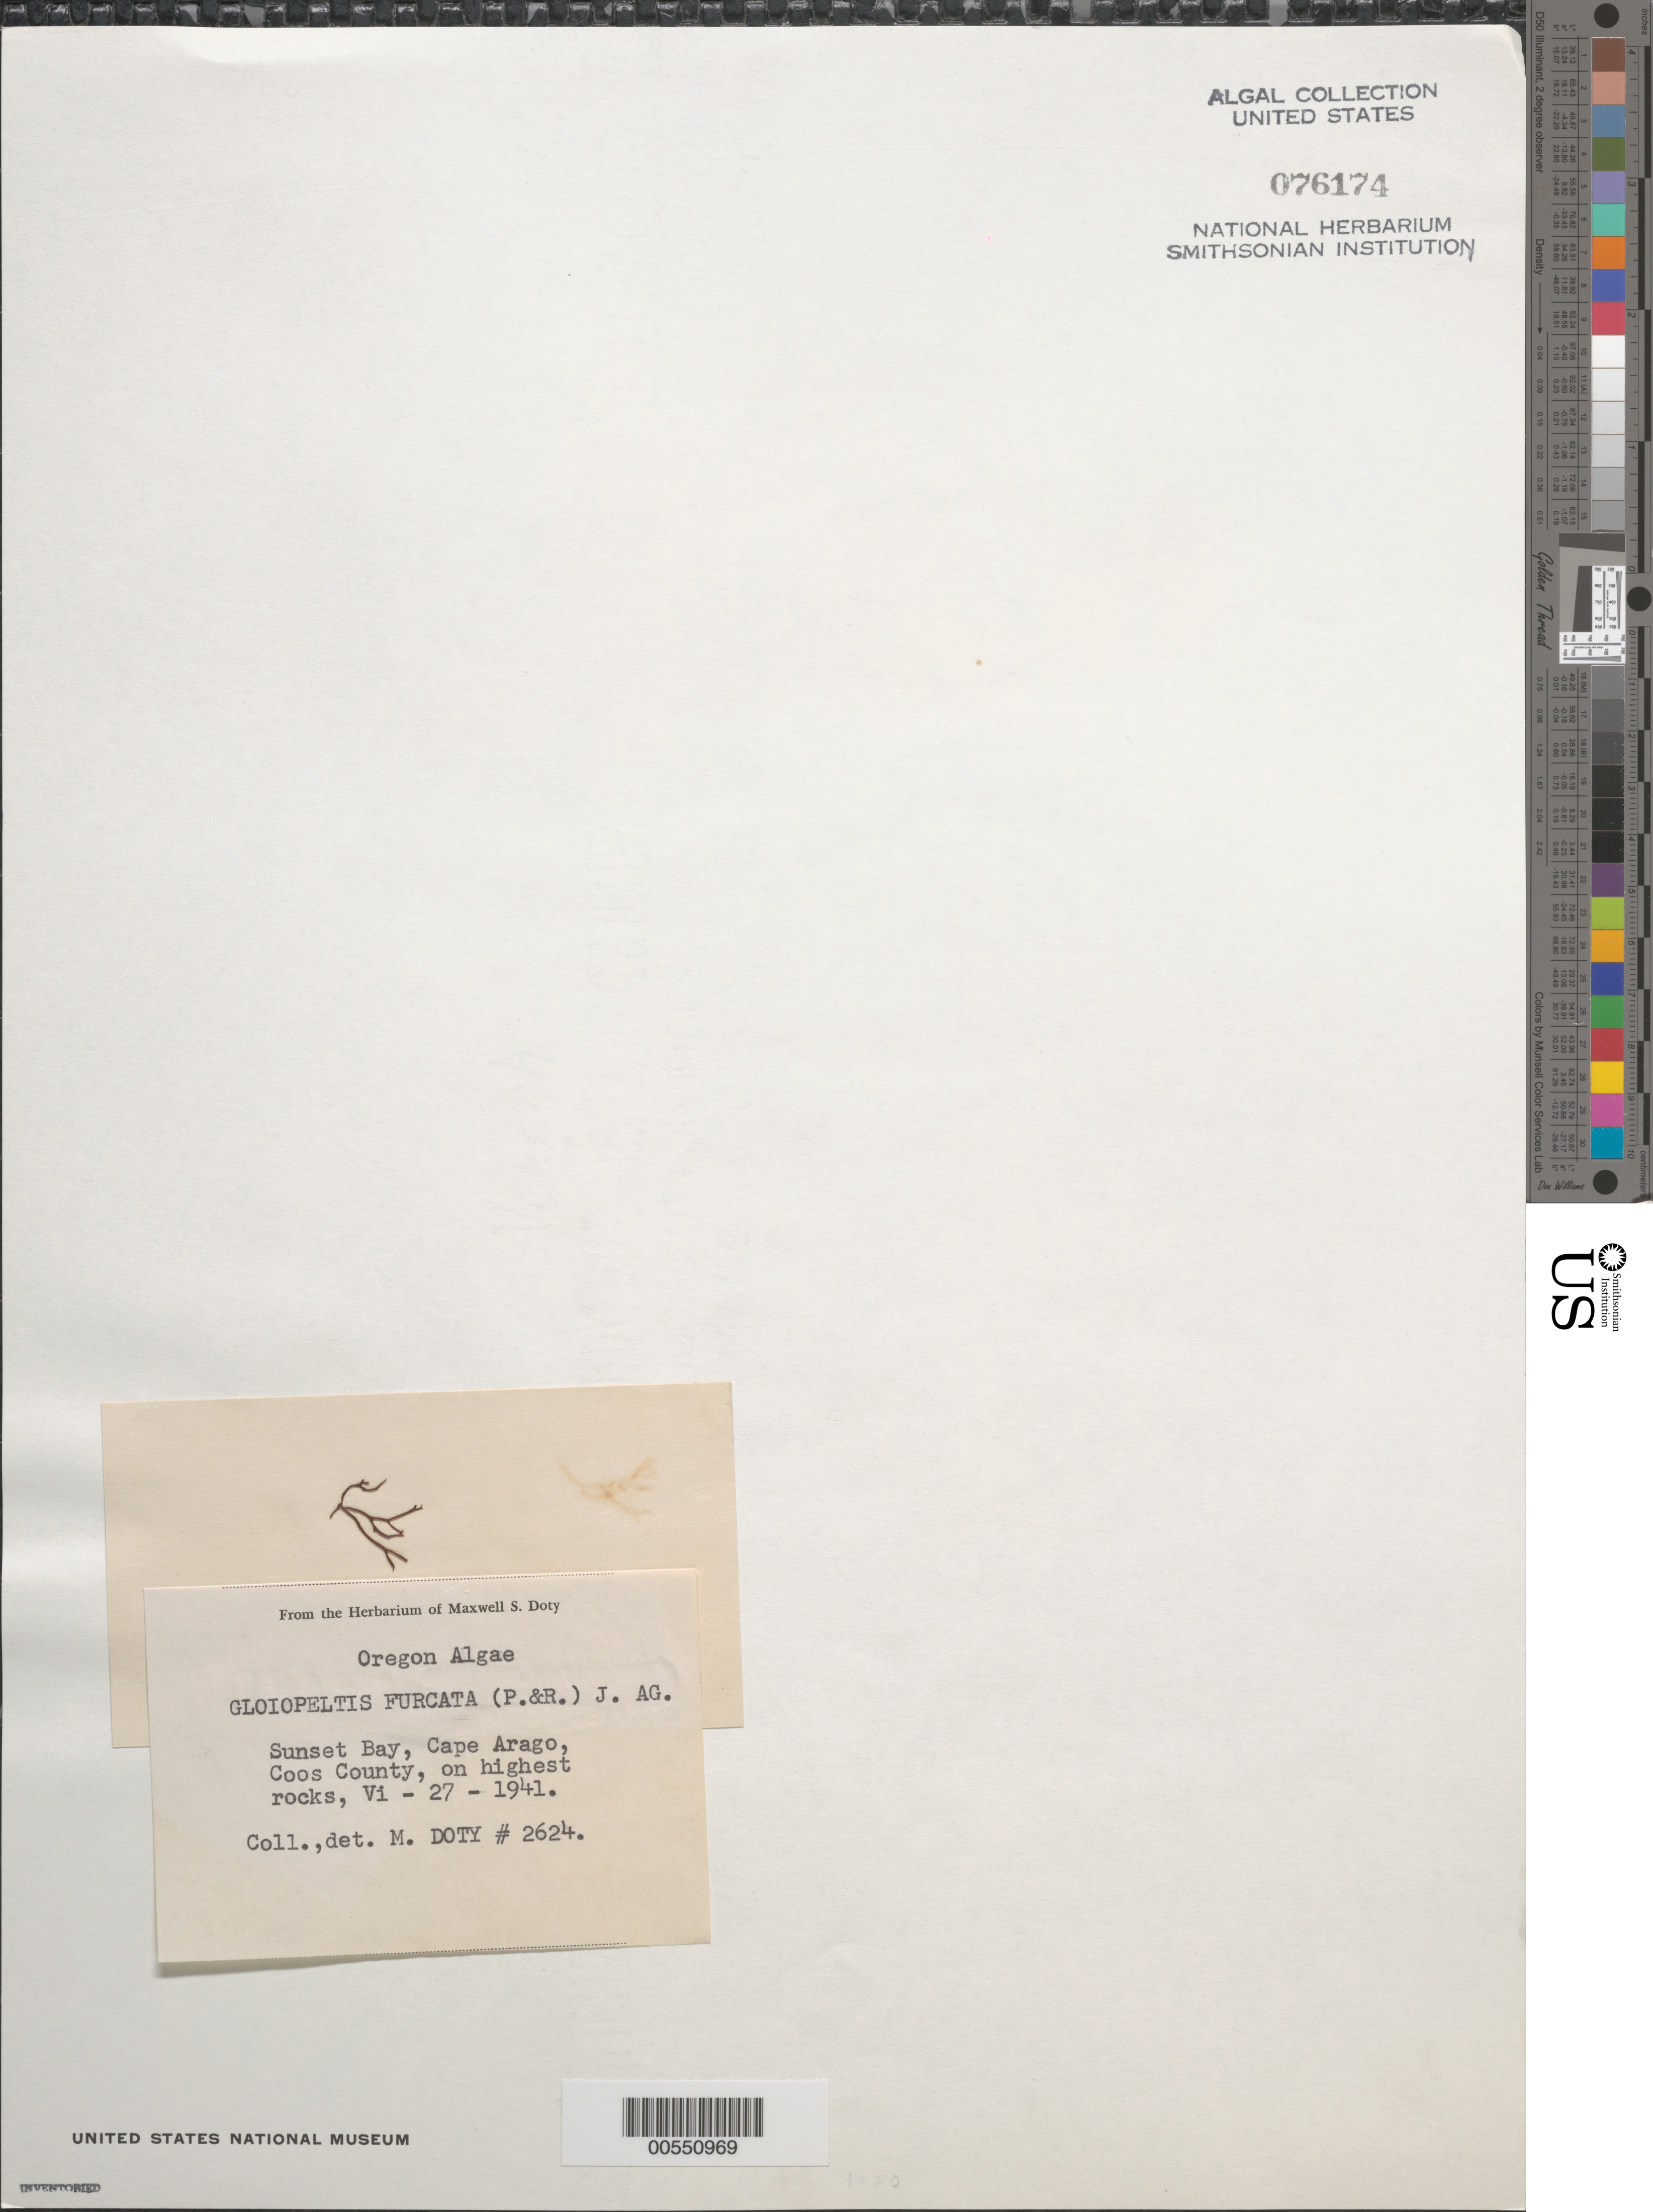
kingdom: Plantae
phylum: Rhodophyta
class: Florideophyceae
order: Gigartinales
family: Endocladiaceae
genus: Gloiopeltis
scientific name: Gloiopeltis furcata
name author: (Postels & Rupr.) J. Agardh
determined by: Doty, M. S.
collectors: M. S. Doty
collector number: MSD 2624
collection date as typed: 27 Jun 1941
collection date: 1941-06-27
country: United States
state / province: Oregon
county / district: Coos County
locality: Sunset Bay, Cape Arago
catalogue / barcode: US 76174